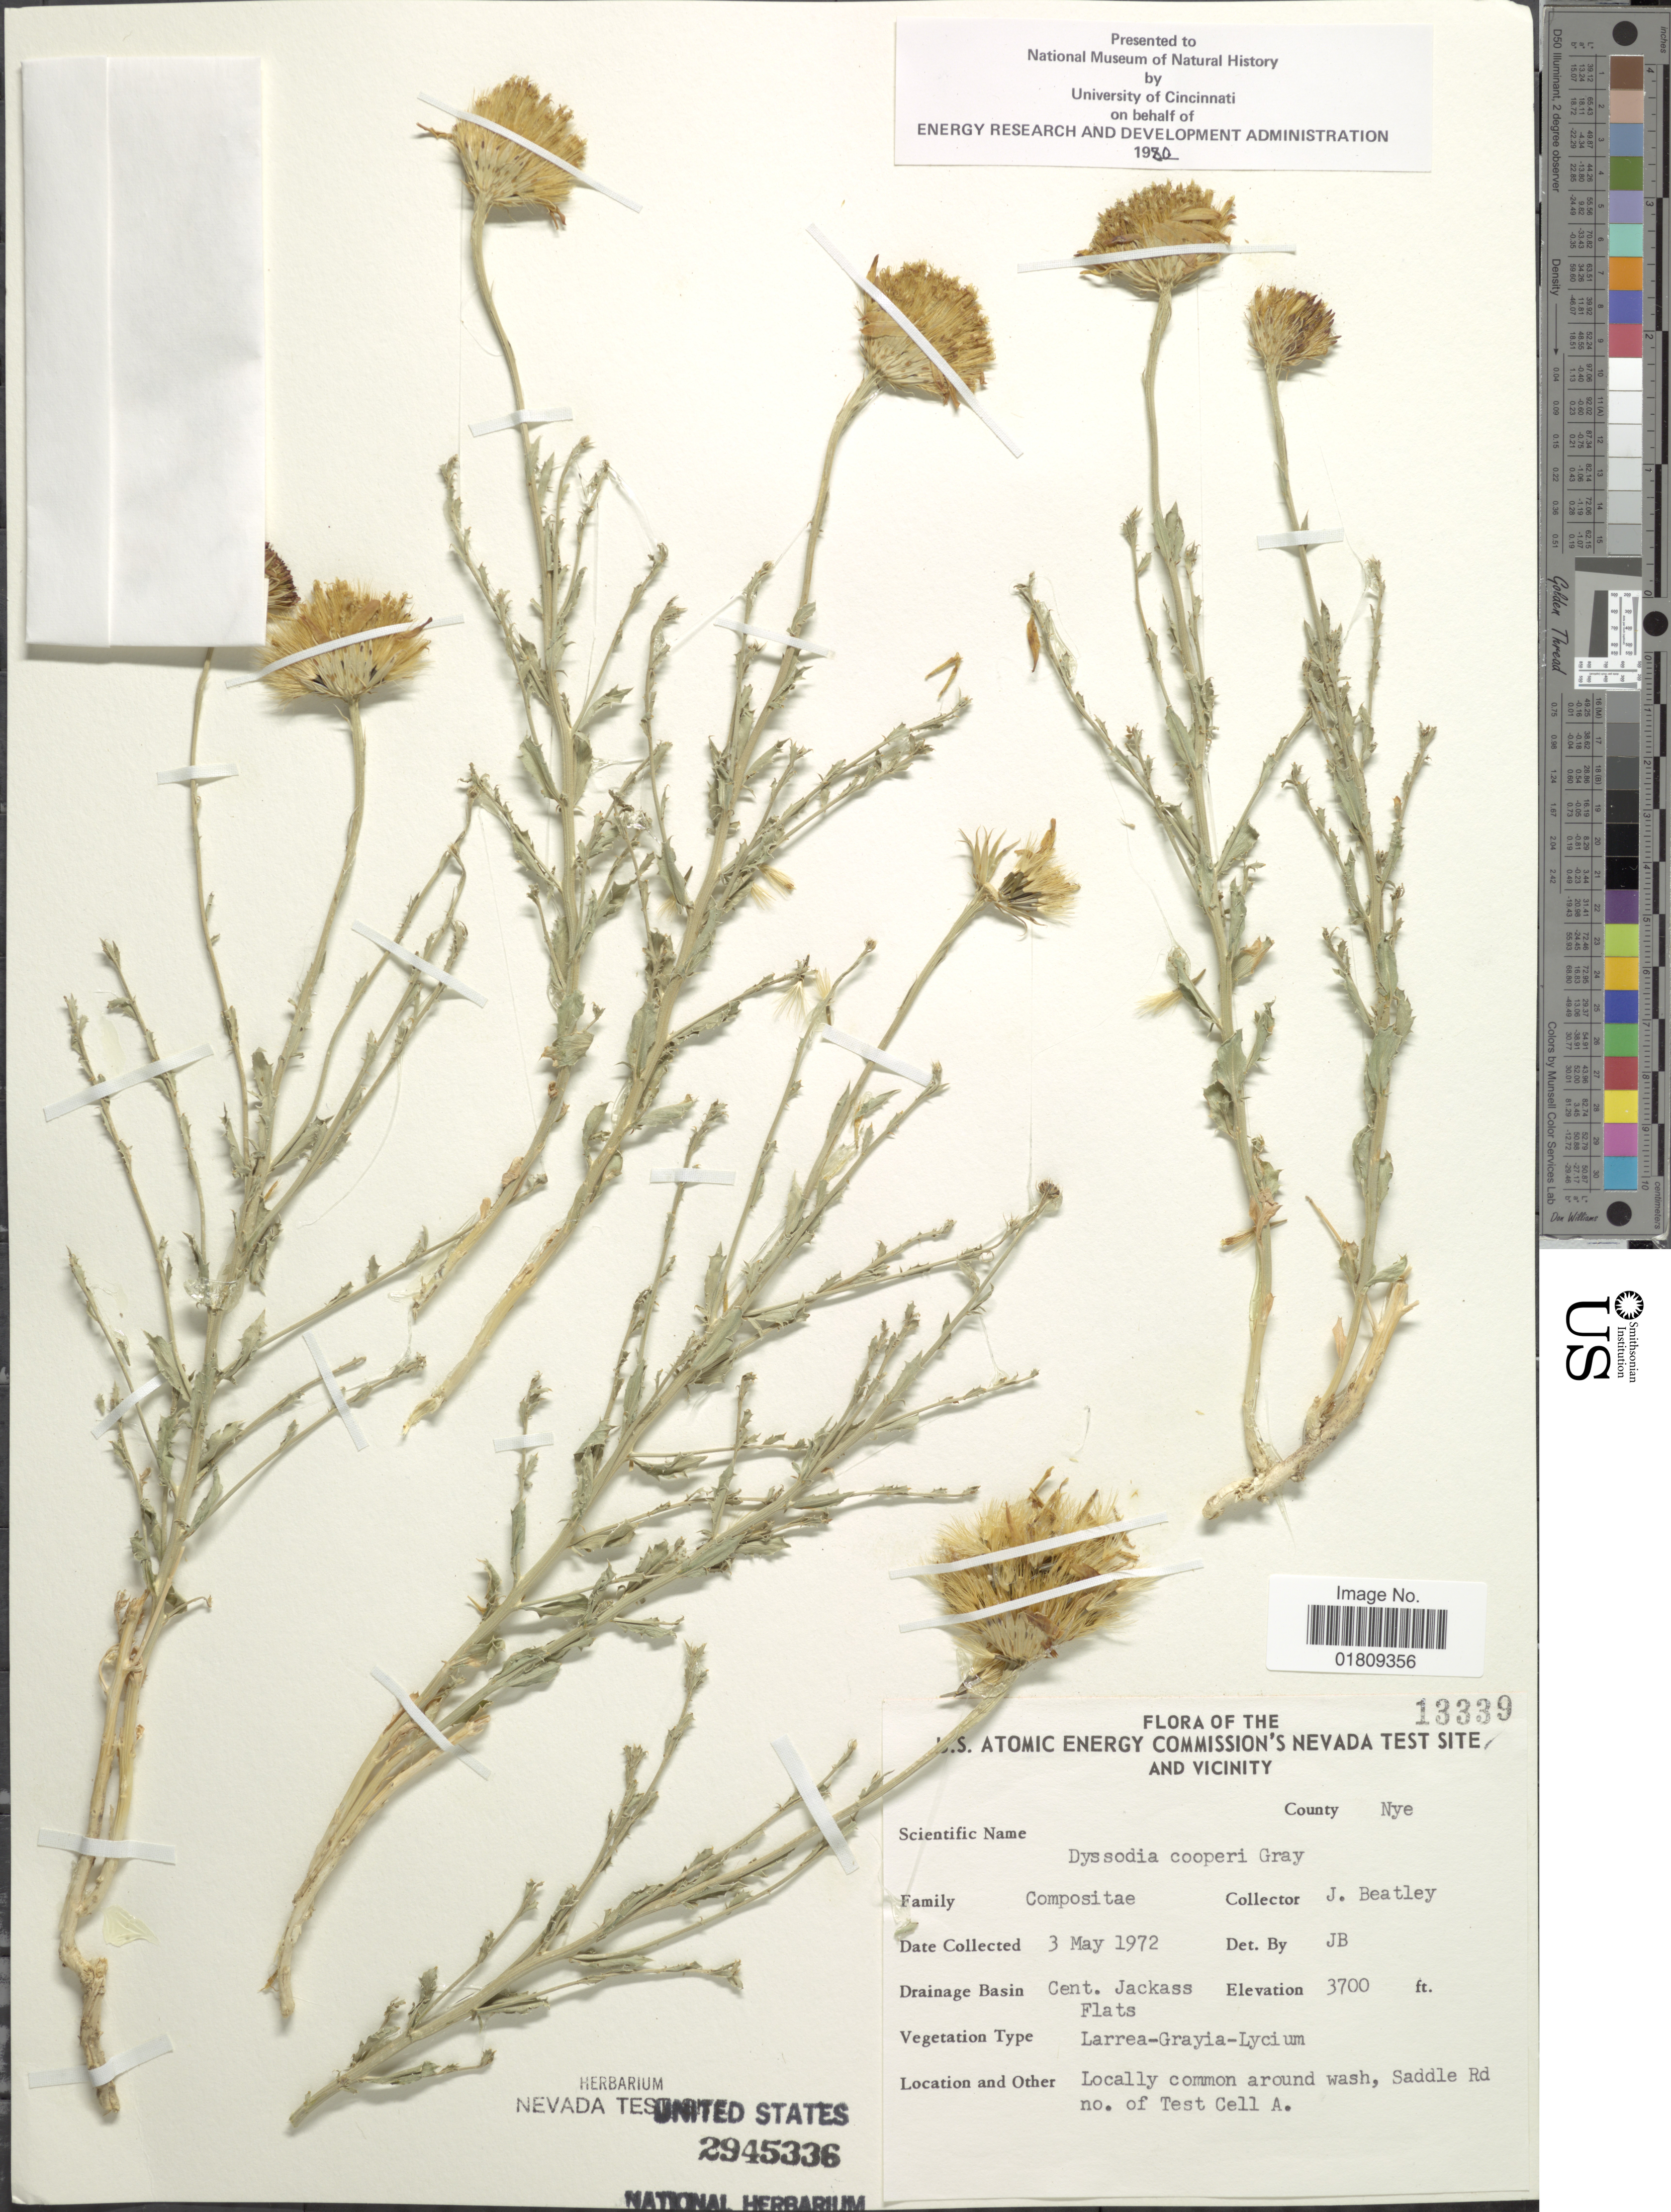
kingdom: Plantae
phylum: Tracheophyta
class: Magnoliopsida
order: Asterales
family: Asteraceae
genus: Dyssodia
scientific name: Dyssodia cooperi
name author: A. Gray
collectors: J. C. Beatley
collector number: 13339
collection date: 1972-05-03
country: United States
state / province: Nevada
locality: U.S. Atomic Energy Commission's Nevada Test Site and Vicinity, County Nye, Cent. jackass, locally common around wash,Saddle Rd. no of Test Cell A.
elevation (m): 1128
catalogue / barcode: US 2945336